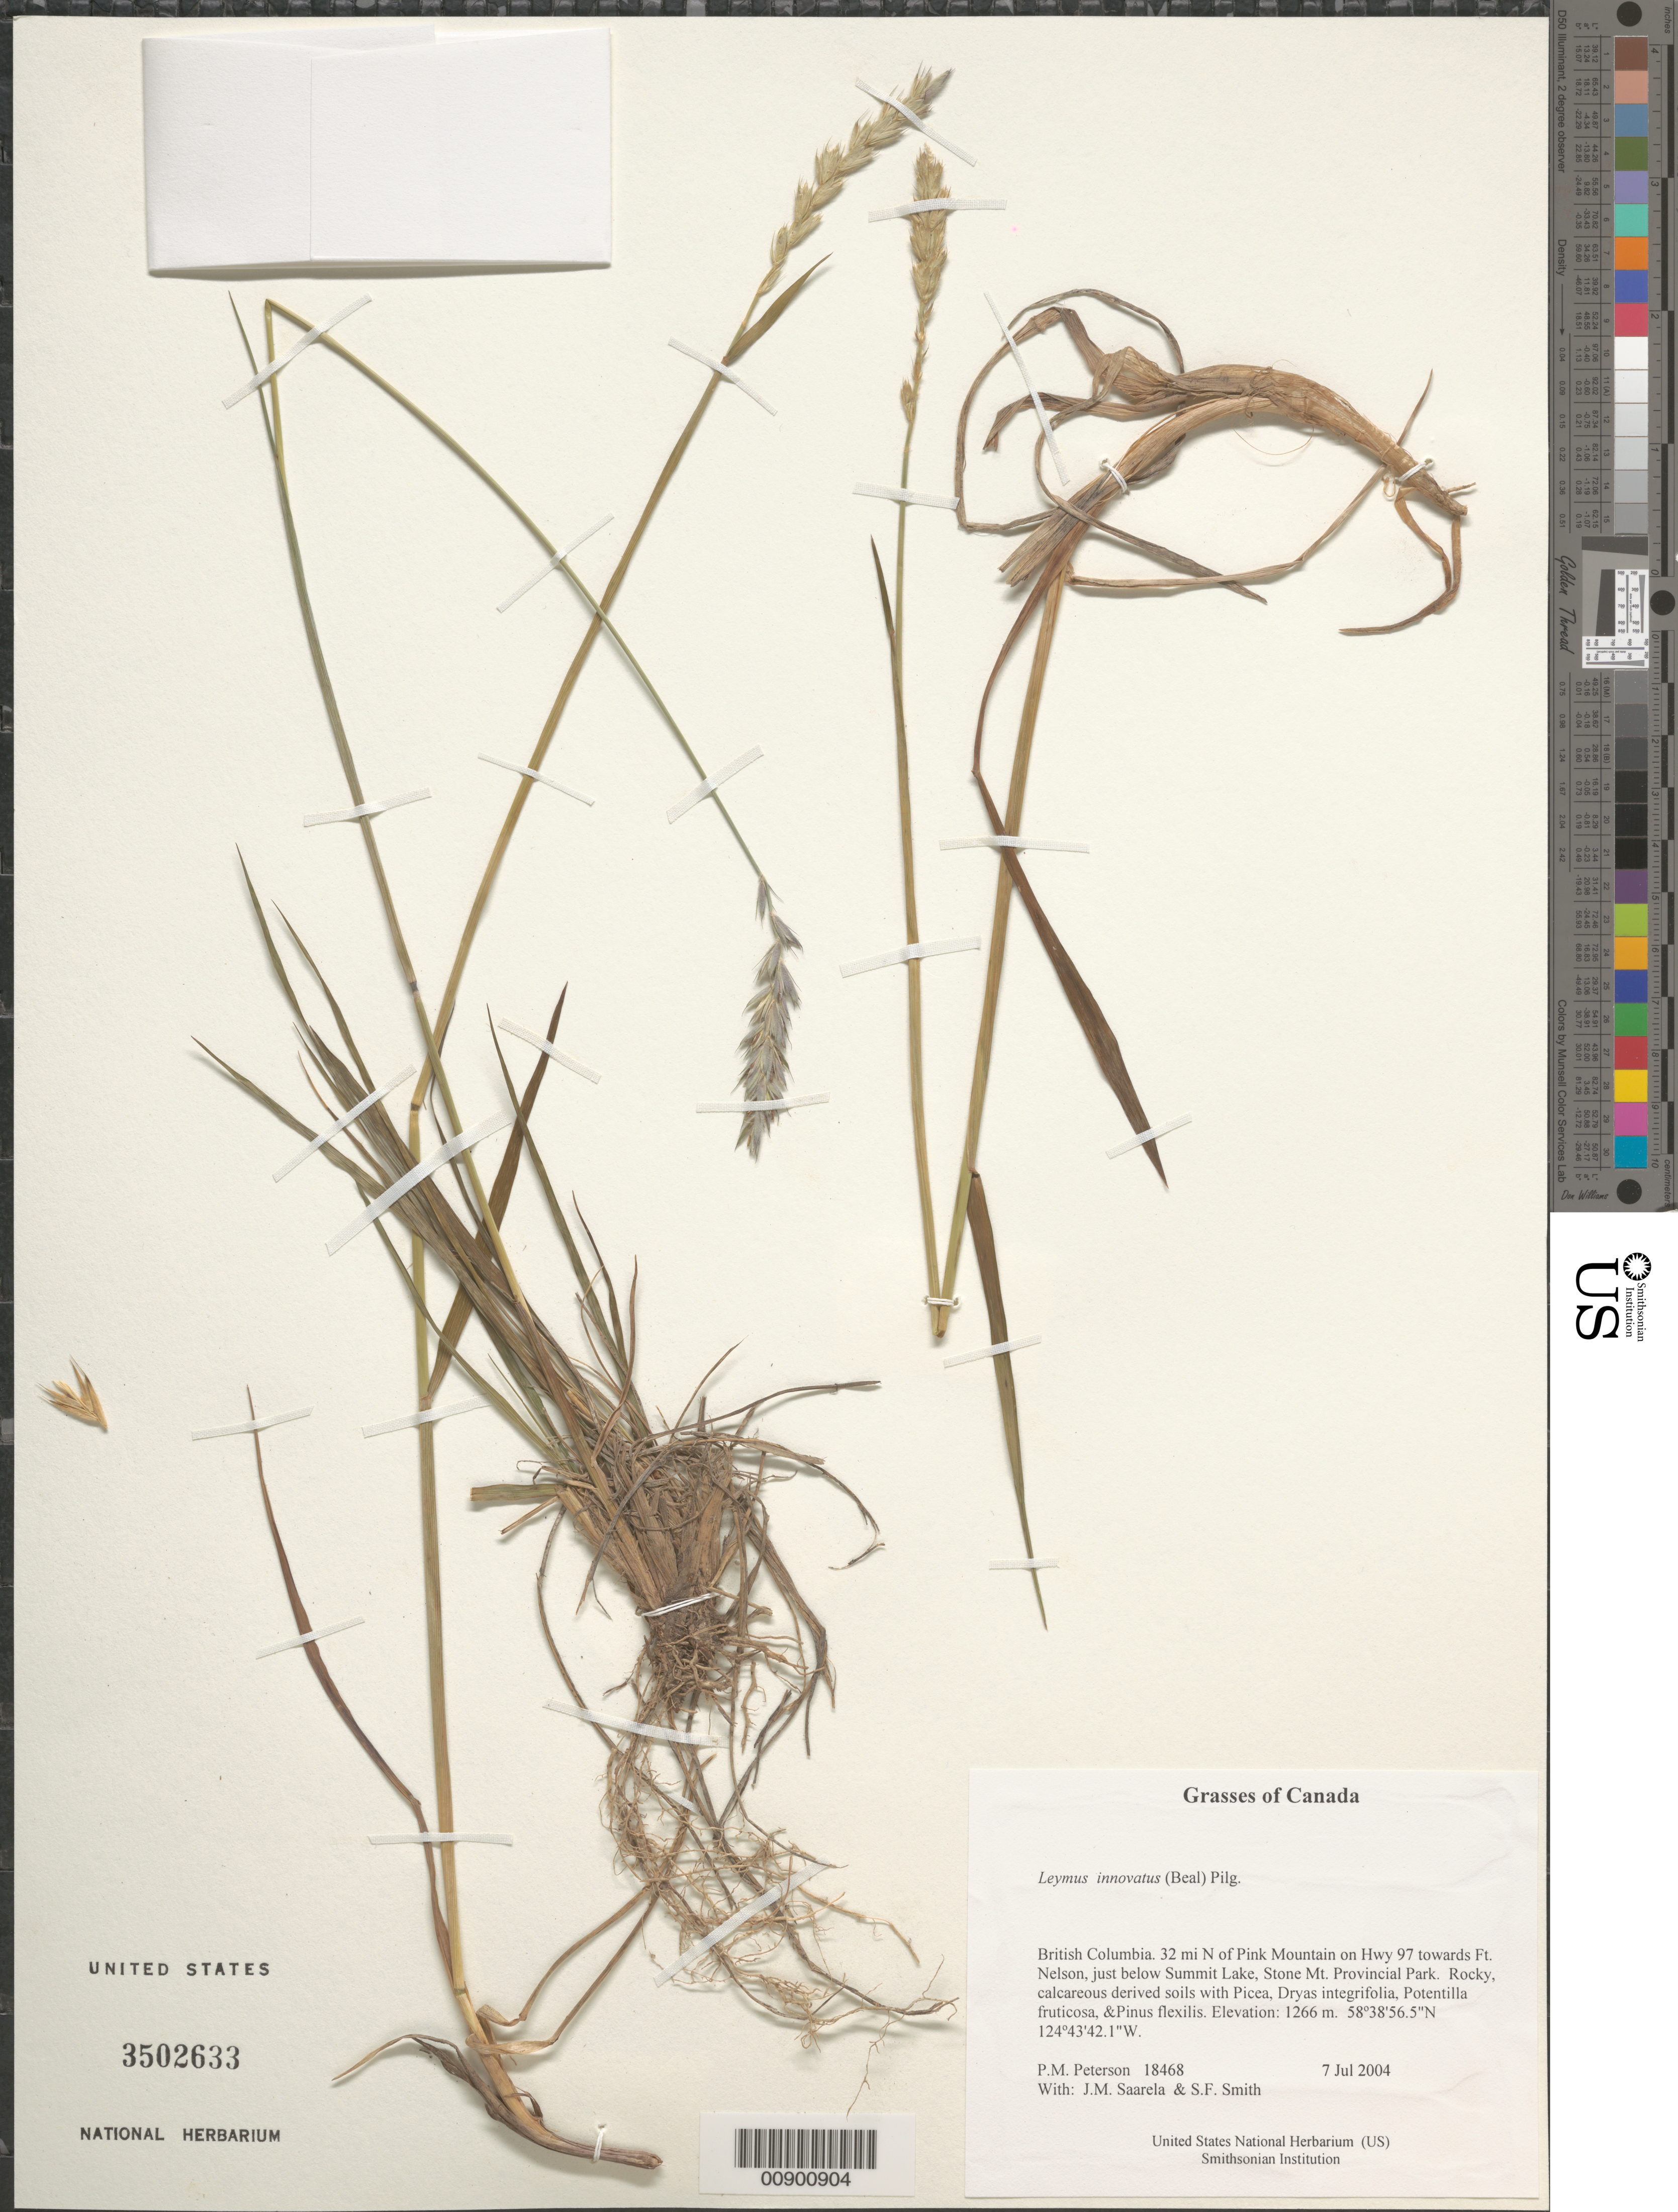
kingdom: Plantae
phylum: Tracheophyta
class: Liliopsida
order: Poales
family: Poaceae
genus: Leymus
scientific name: Leymus innovatus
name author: (W.J. Beal) Pilg.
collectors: P. M. Peterson, J. Saarela & S.F. Smith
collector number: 18468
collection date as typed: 07 Jul 2004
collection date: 2004-07-07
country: Canada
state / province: British Columbia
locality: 32 mi N of Pink Mountain on Hwy 97 towards Ft. Nelson, just below Summit Lake, Stone Mt. Provincial Park. Rocky, calcareous derived soils with Picea, Dryas integrifolia, Potentilla fruticosa, &Pinus flexilis.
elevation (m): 1266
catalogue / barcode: US 3502633